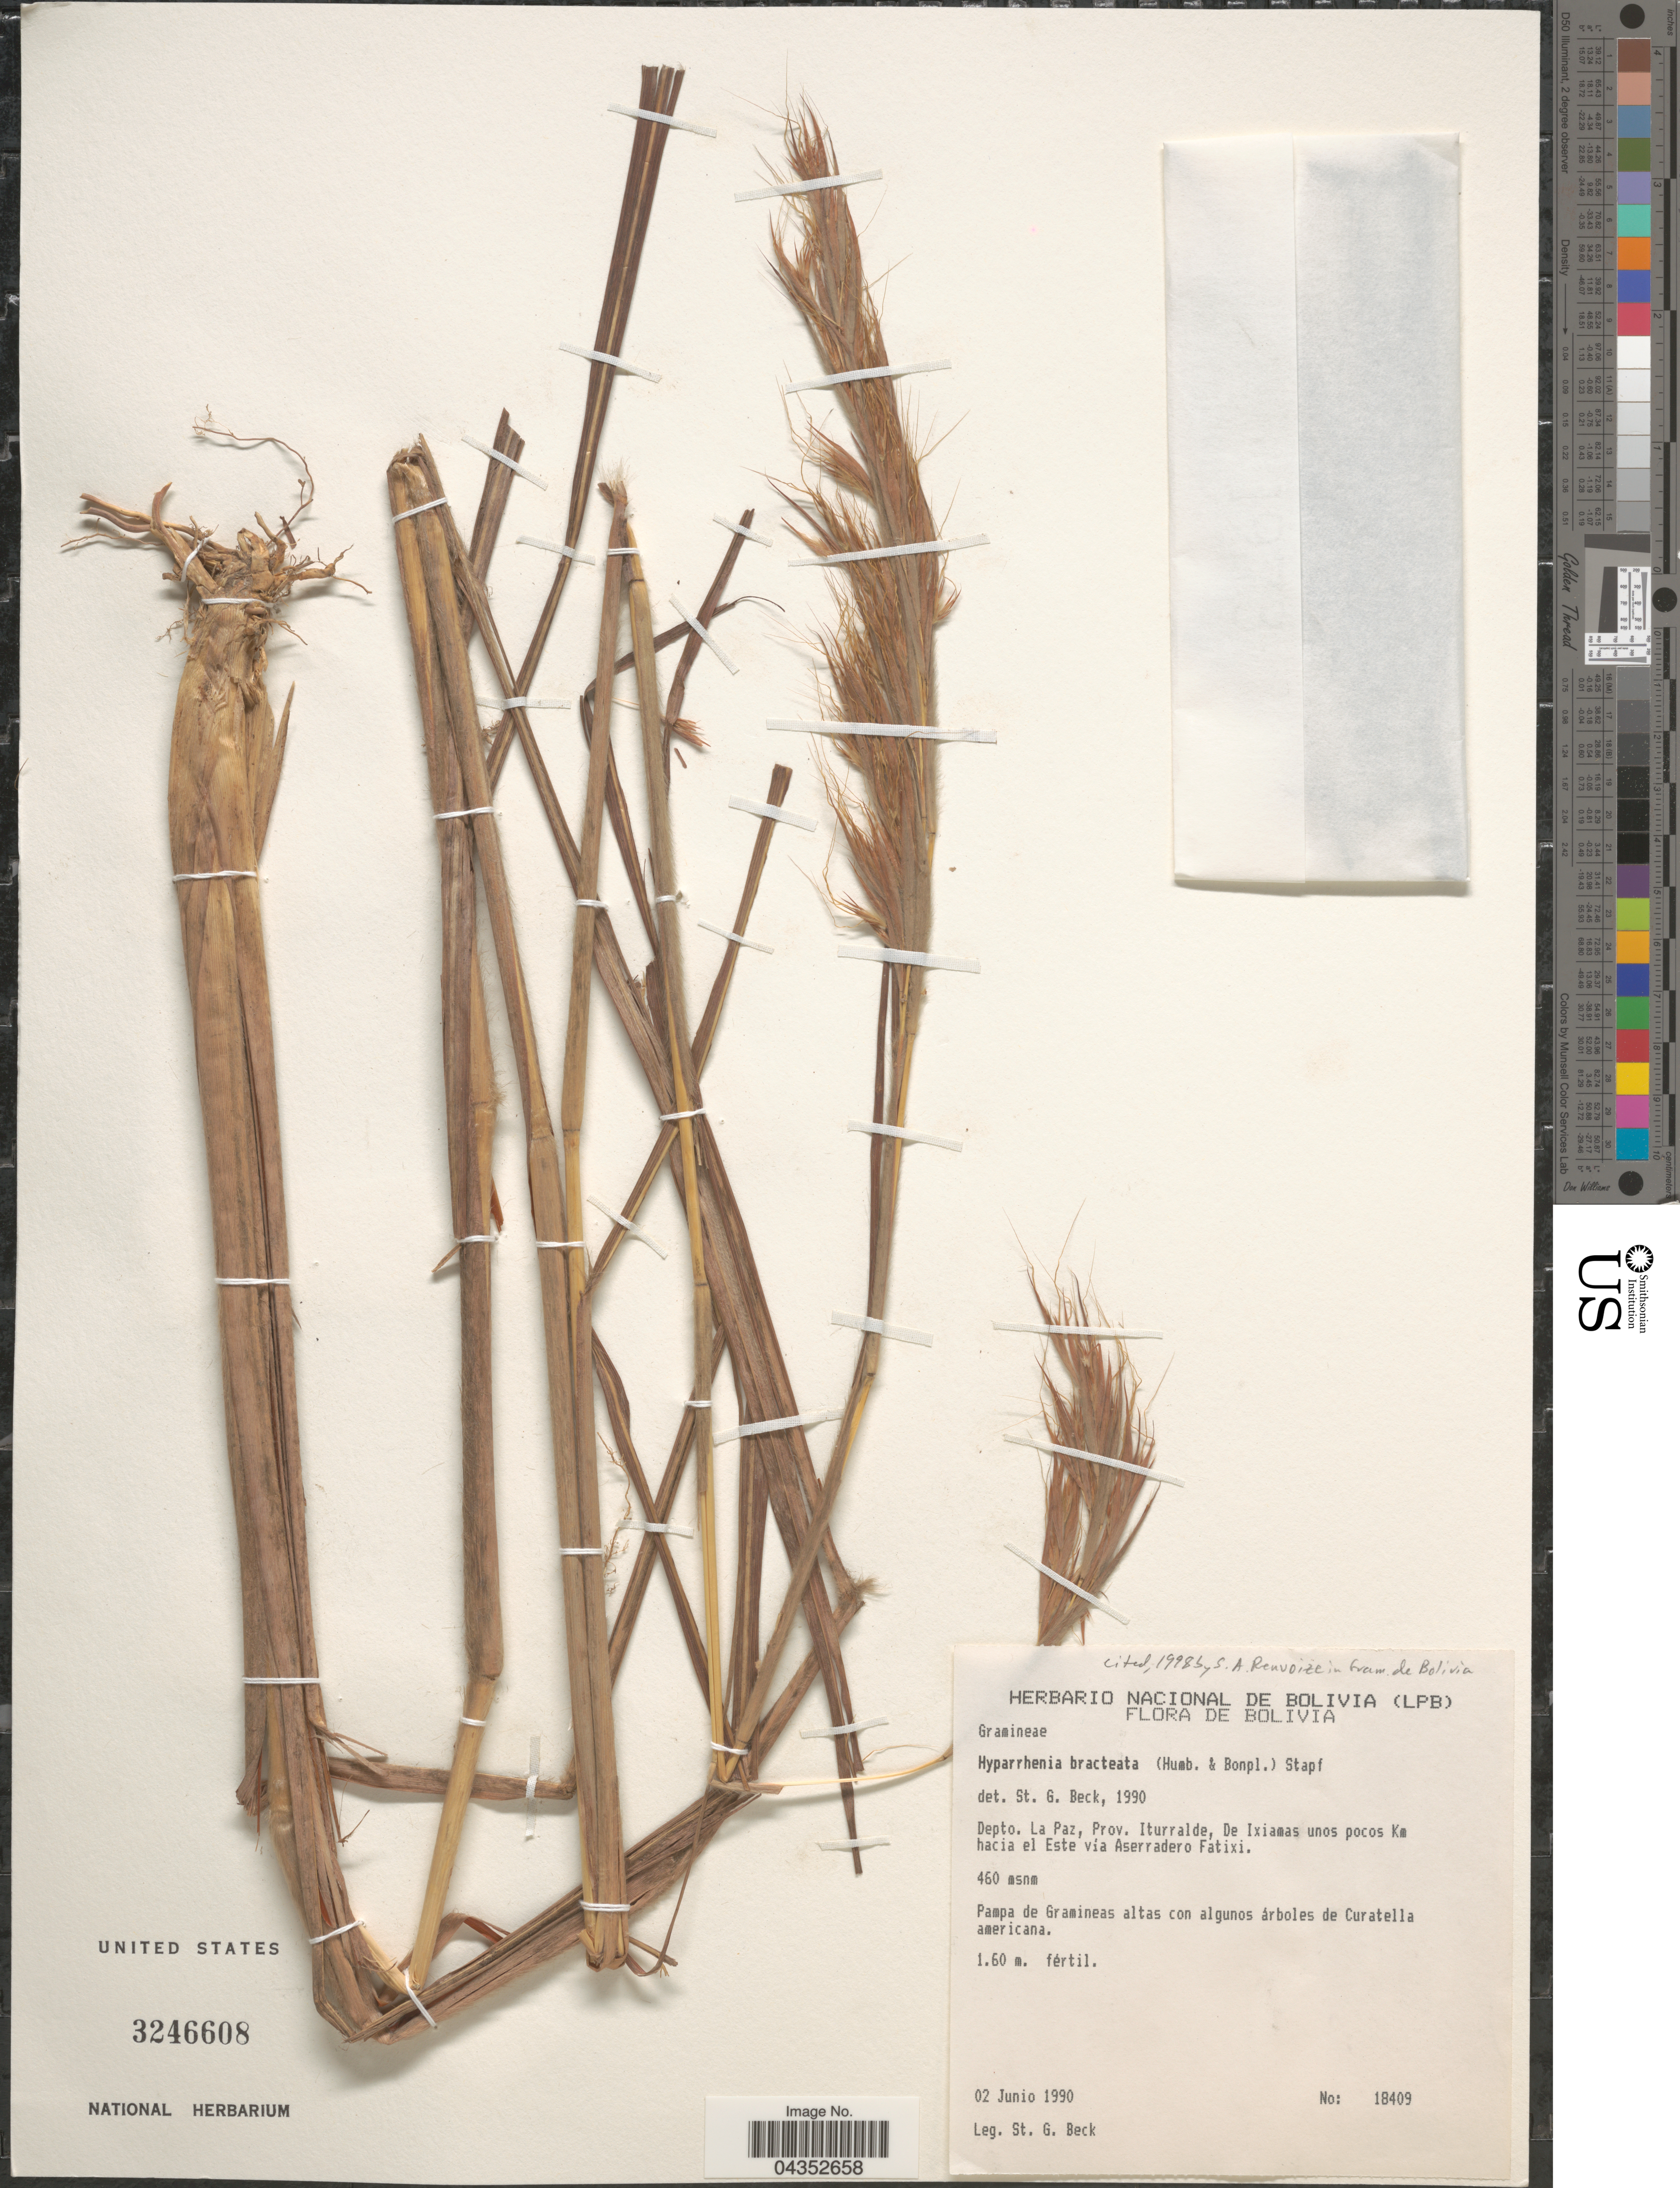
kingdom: Plantae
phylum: Tracheophyta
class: Liliopsida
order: Poales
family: Poaceae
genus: Hyparrhenia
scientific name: Hyparrhenia bracteata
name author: (Humb. & Bonpl.) Stapf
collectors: S. G. Beck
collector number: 18409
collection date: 1990-06-02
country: Bolivia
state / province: La Paz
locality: Depto. La Paz, Prov. Iturralde, De Ixiamos unos pocos Km hacia el Este vía Aseeradero Fatixi.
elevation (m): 460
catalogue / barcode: US 3246608